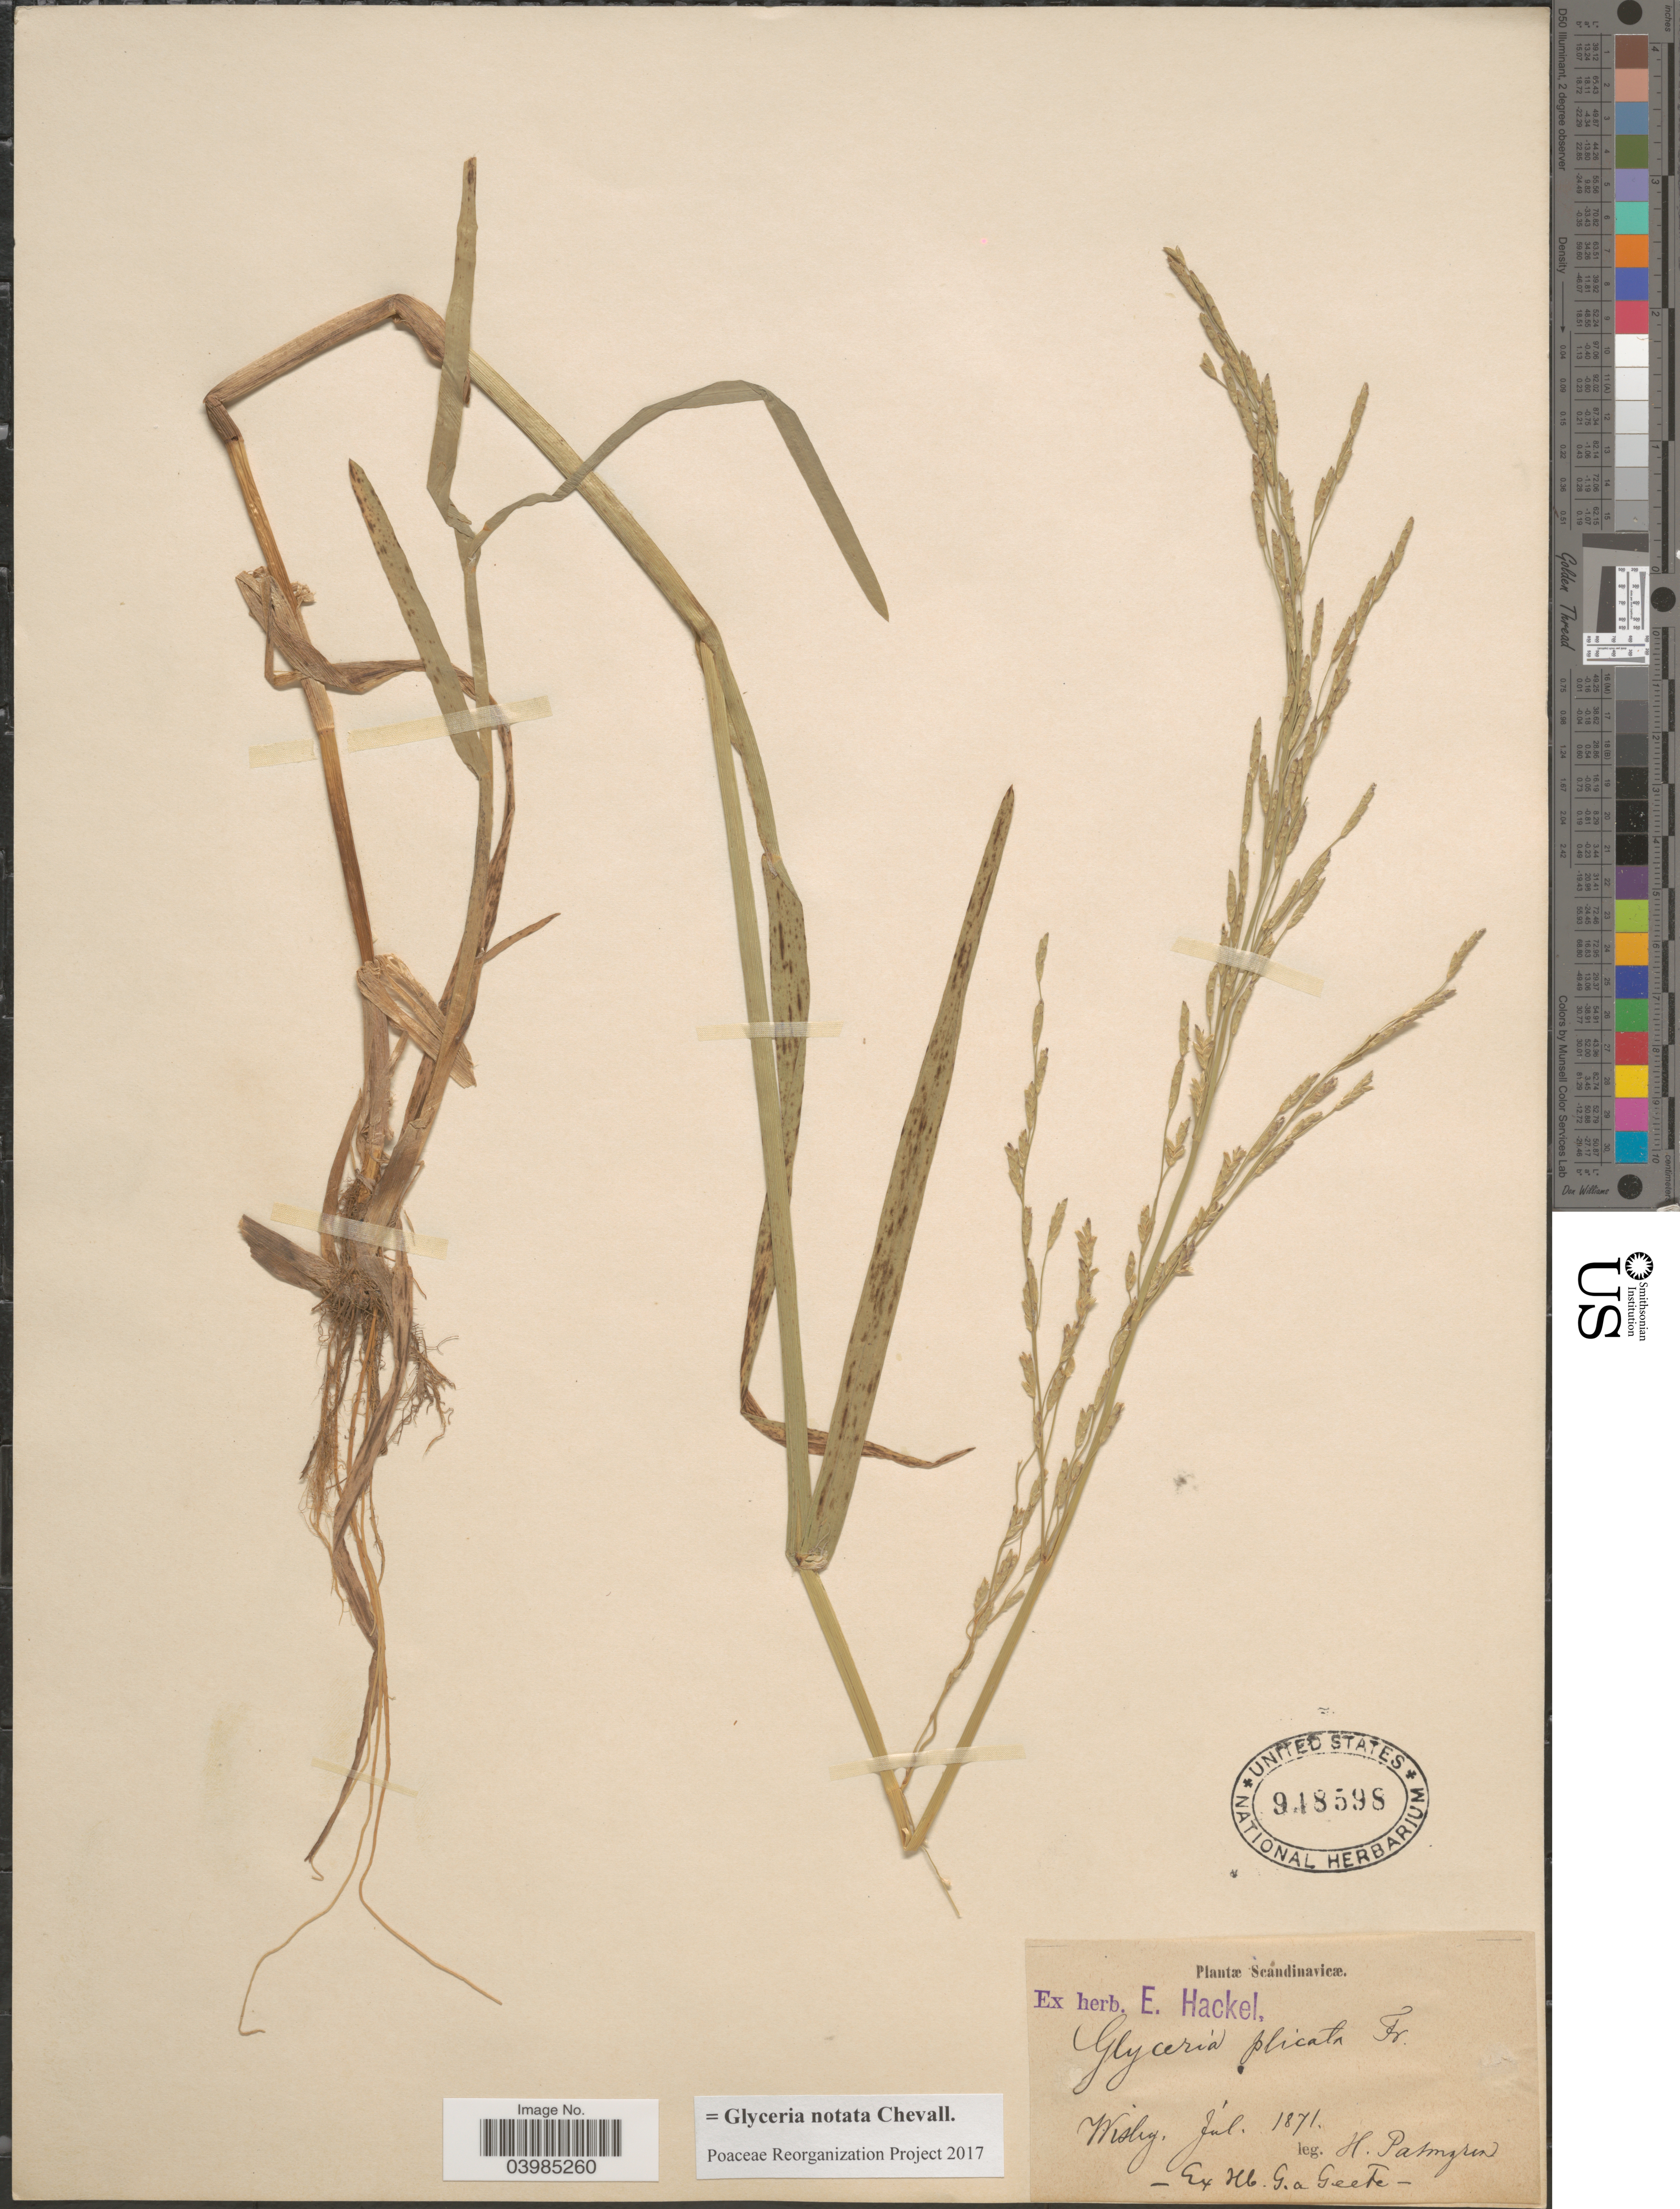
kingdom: Plantae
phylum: Tracheophyta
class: Liliopsida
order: Poales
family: Poaceae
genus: Glyceria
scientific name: Glyceria notata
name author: Chevall.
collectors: H. Palmgren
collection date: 1871-07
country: Sweden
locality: Scandinavicæ. Wisby.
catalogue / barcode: US 918598